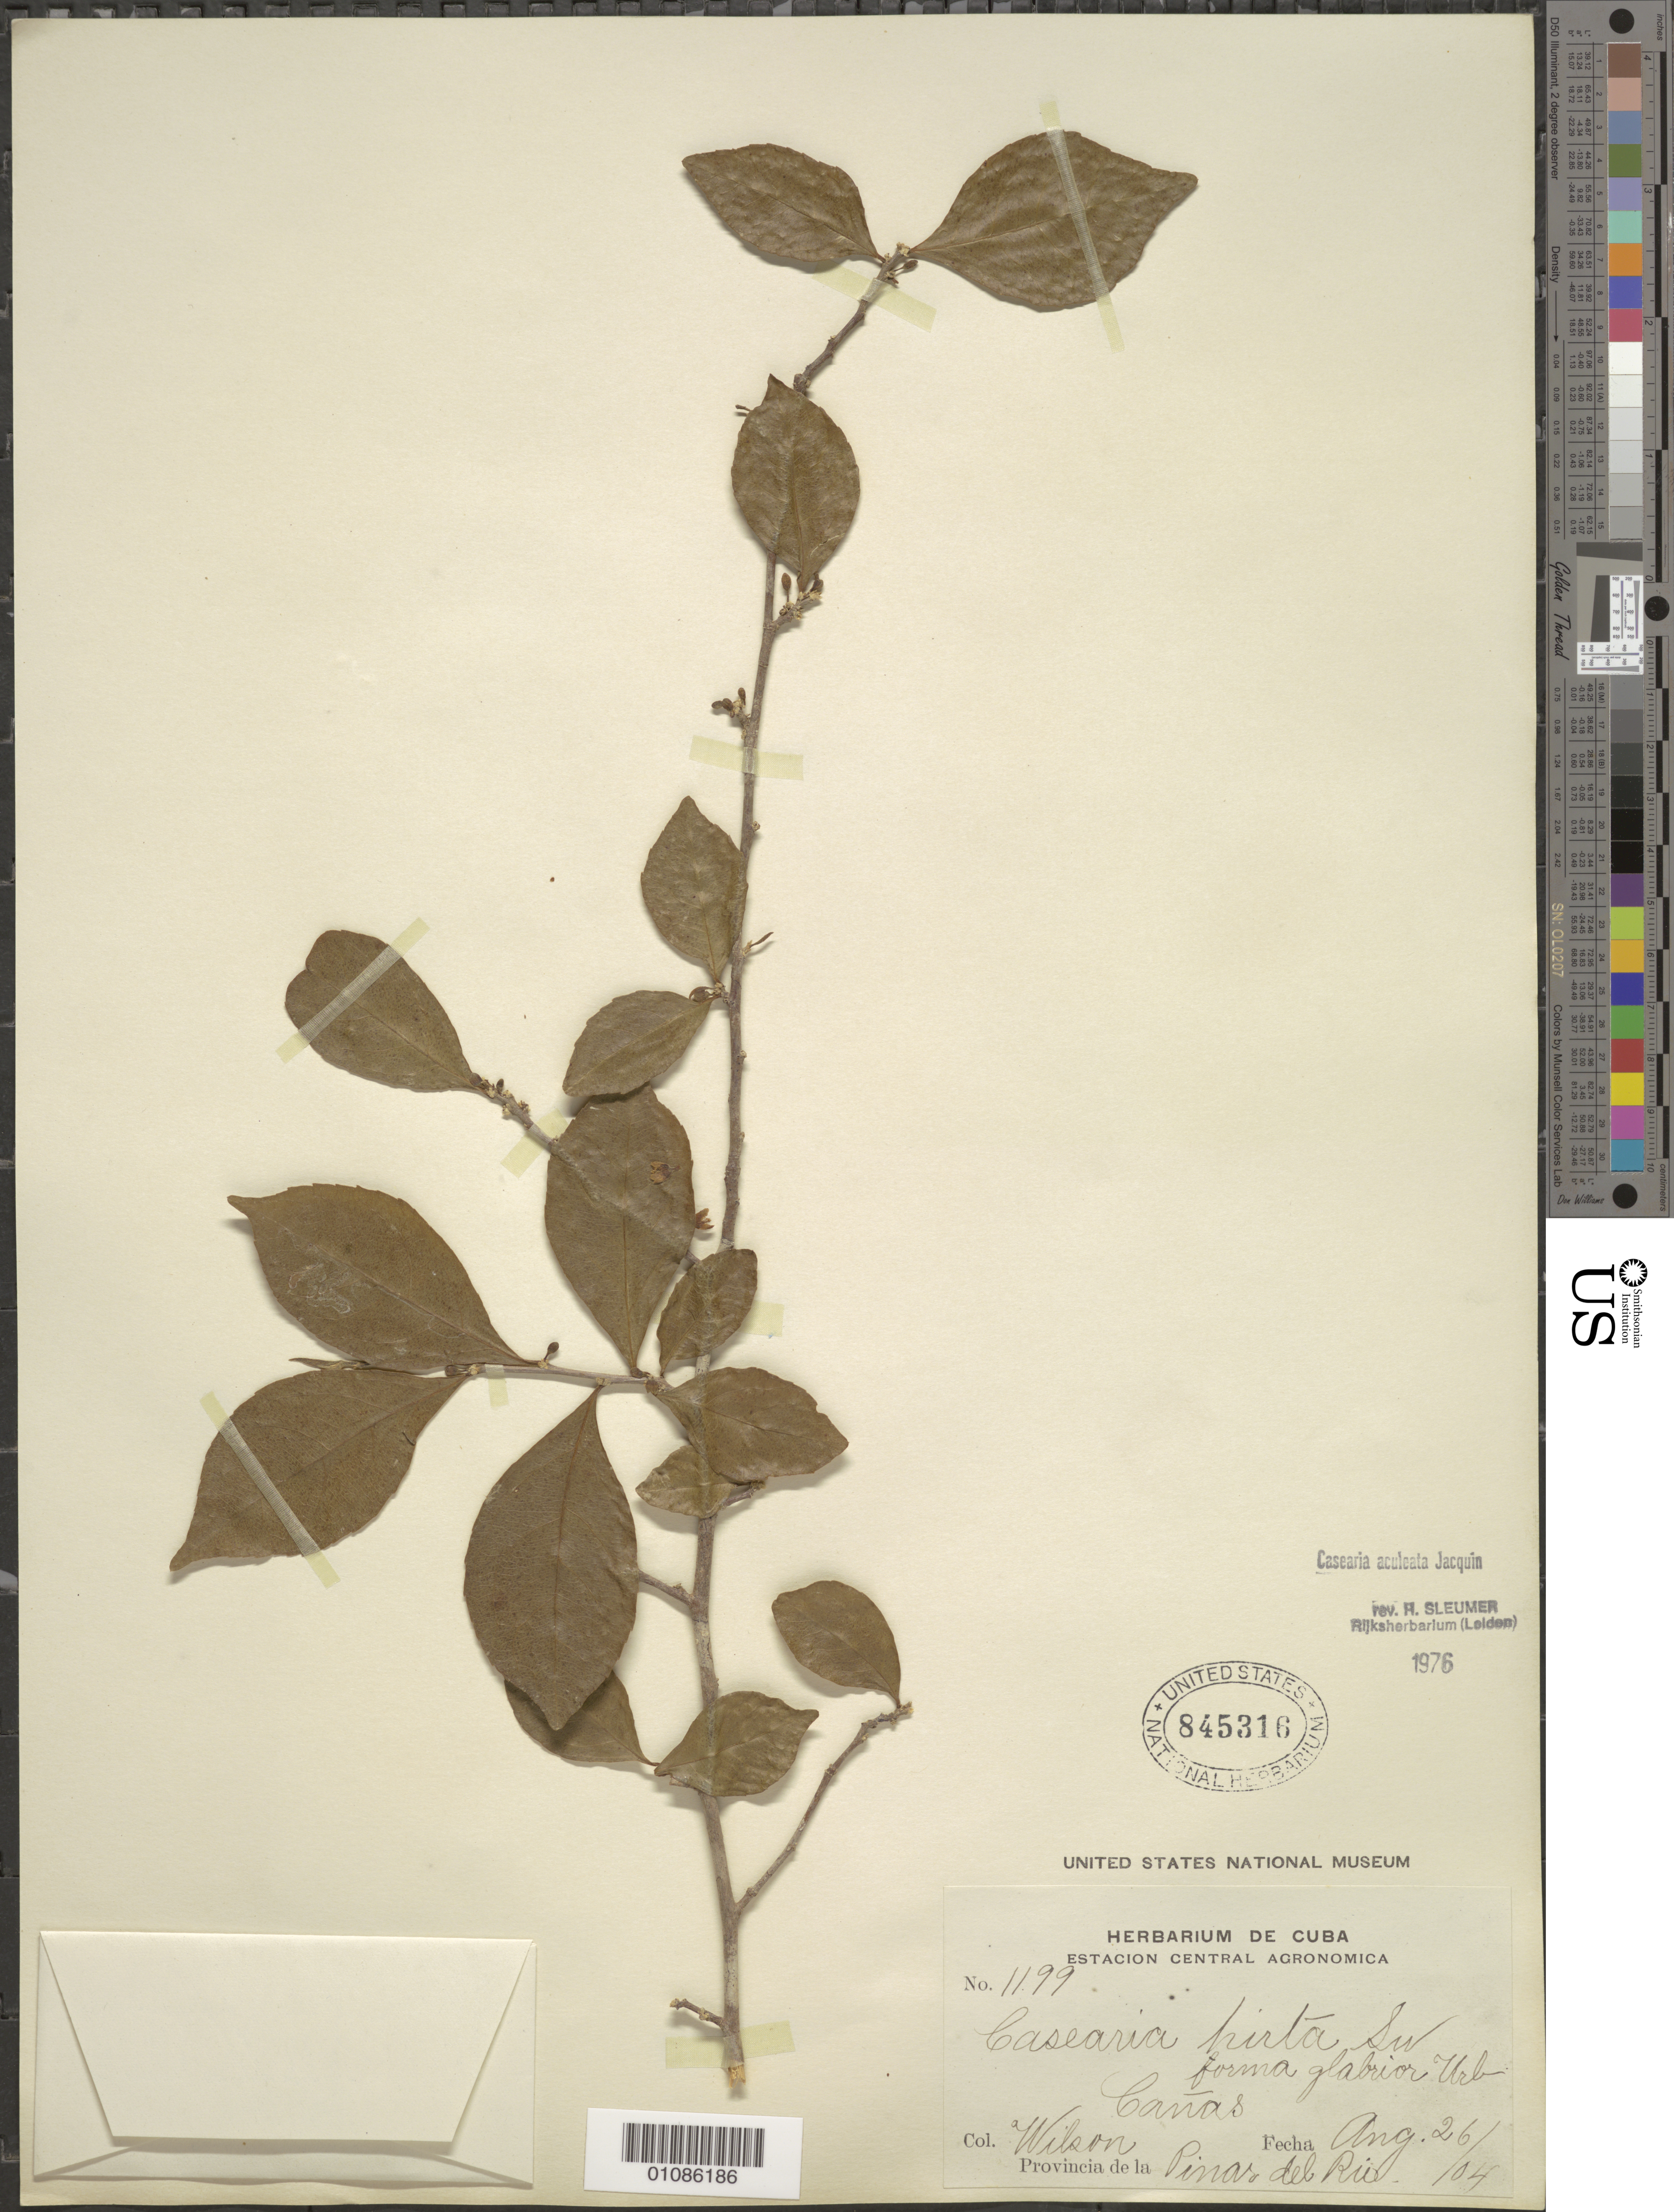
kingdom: Plantae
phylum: Tracheophyta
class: Magnoliopsida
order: Malpighiales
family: Salicaceae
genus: Casearia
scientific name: Casearia aculeata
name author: Jacq.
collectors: -- Wilson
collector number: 1199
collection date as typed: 26 Aug 1904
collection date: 1904-08-26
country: Cuba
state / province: Pinar del Rio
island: Cuba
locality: Pinar del Rio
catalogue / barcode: US 845316